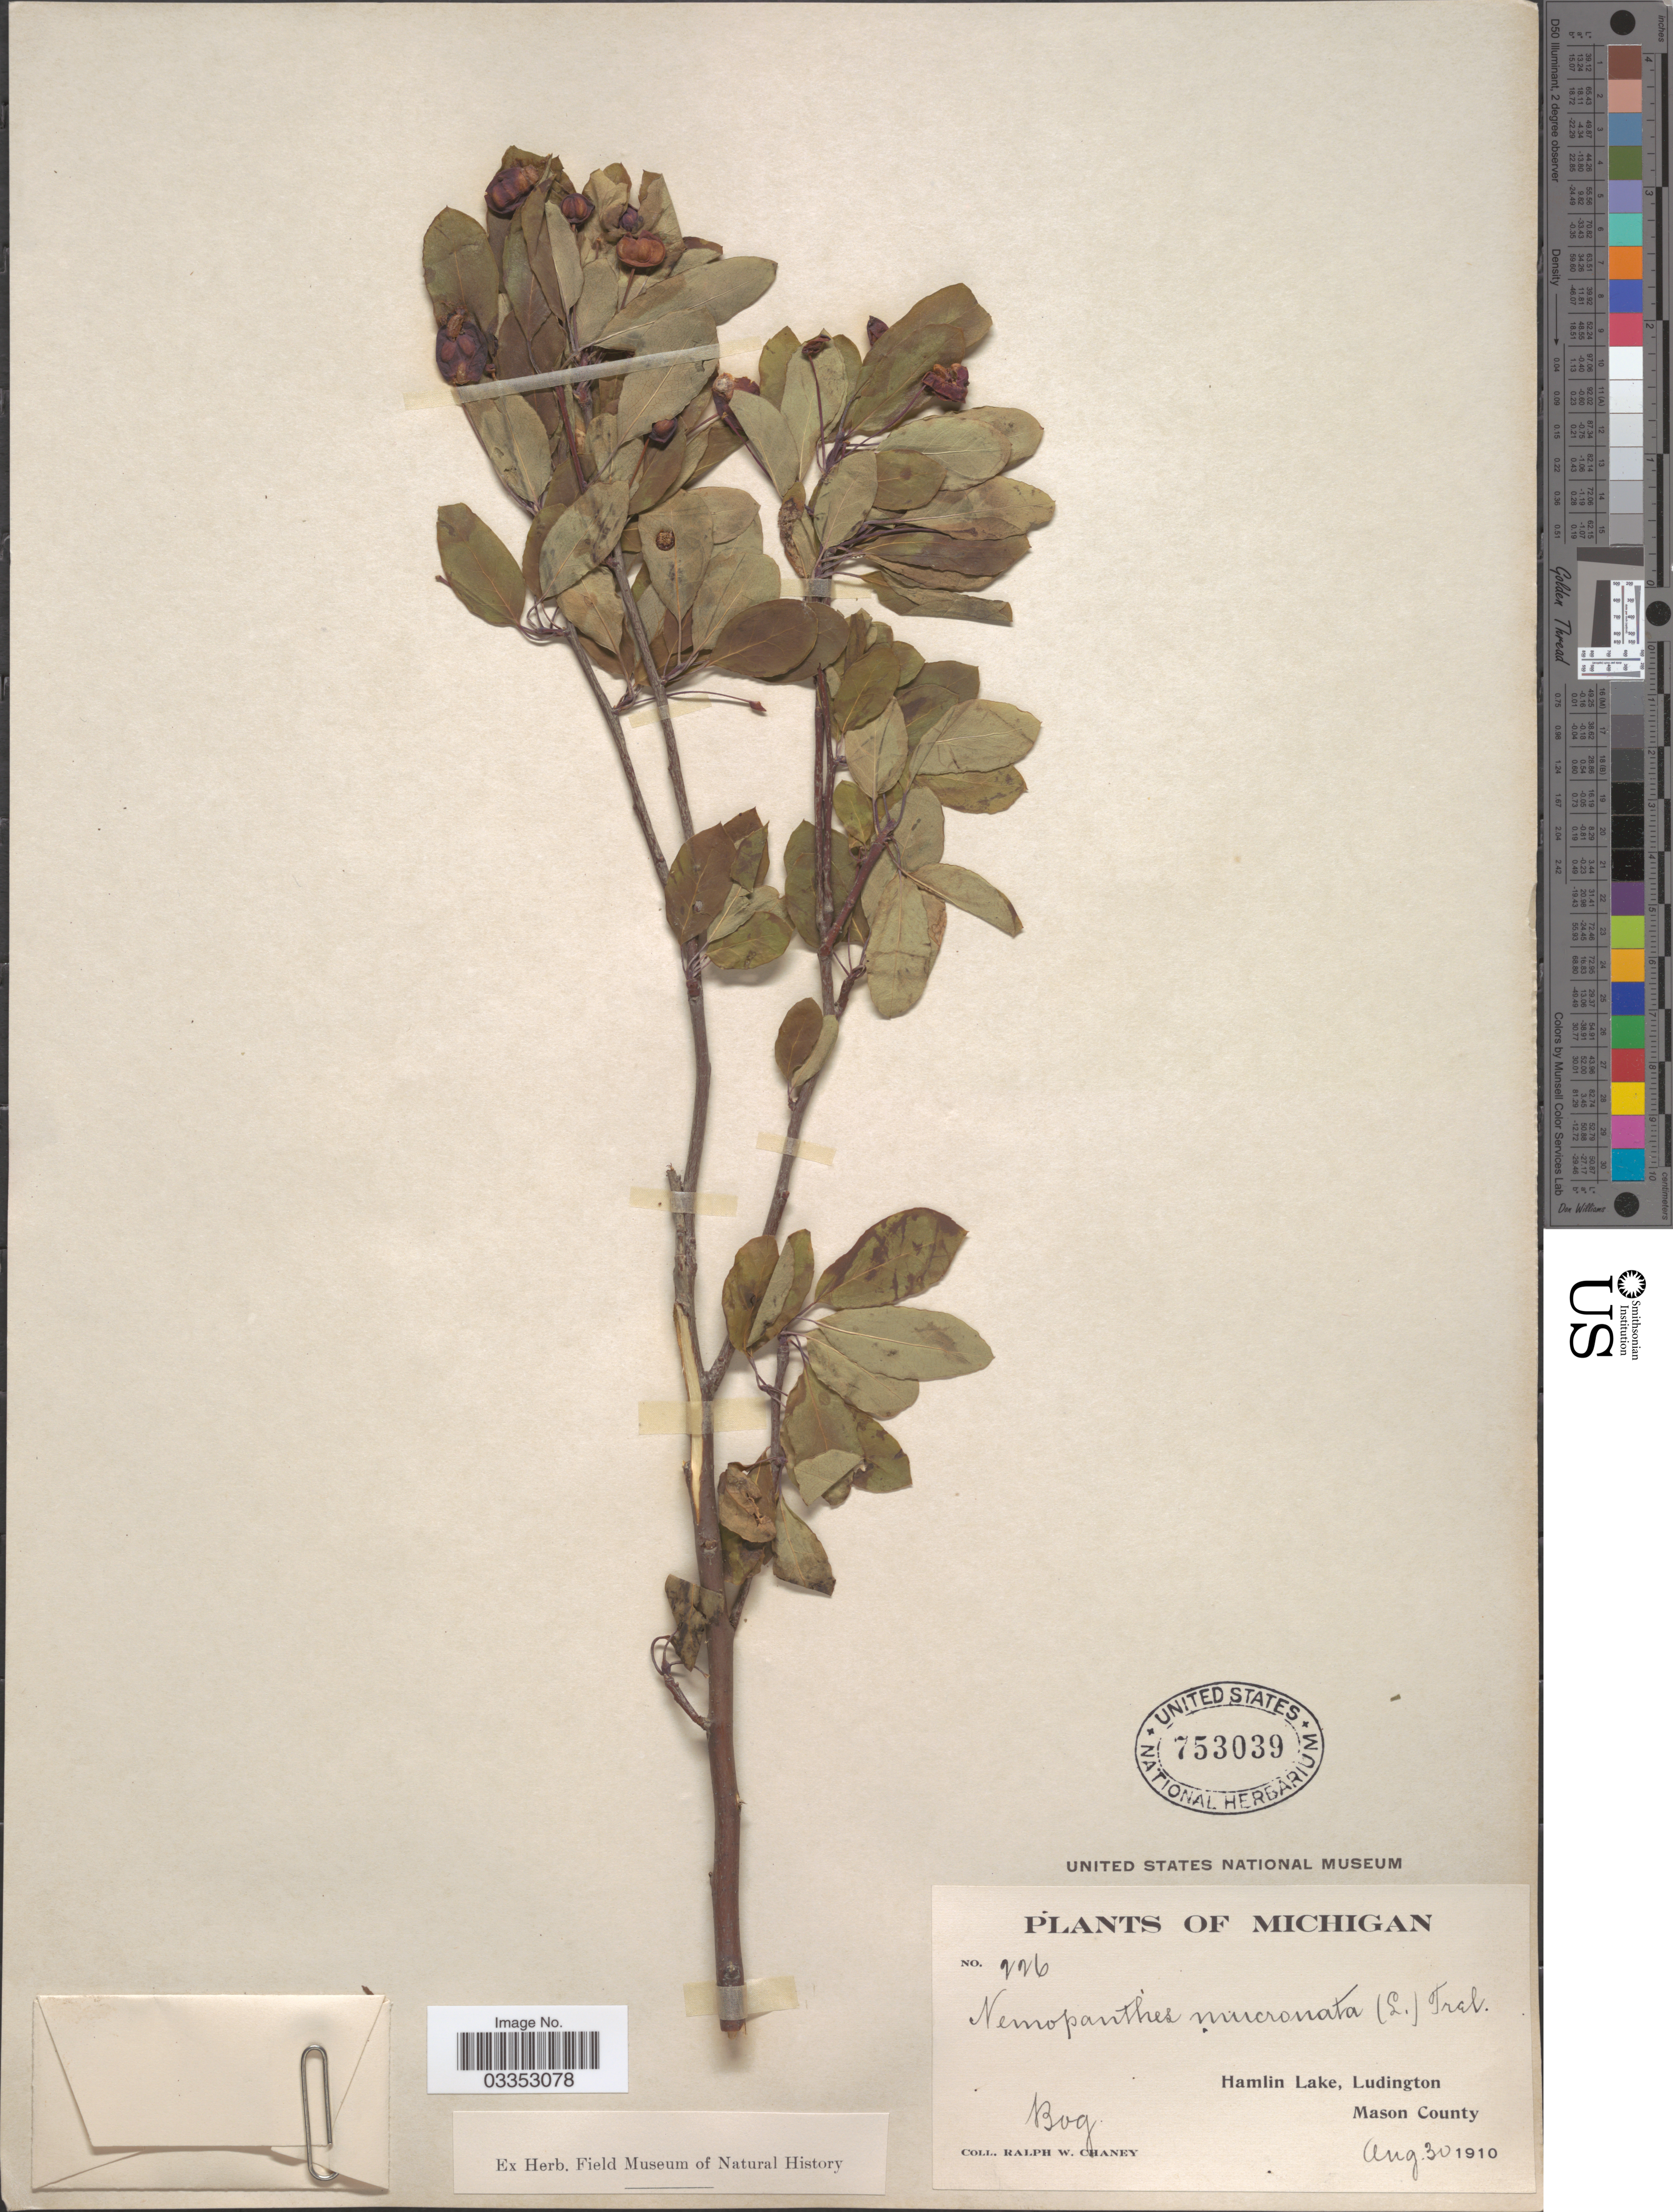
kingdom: Plantae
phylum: Tracheophyta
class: Magnoliopsida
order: Aquifoliales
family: Aquifoliaceae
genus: Nemopanthus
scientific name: Nemopanthus mucronatus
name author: (L.) Trel.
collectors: R. Chaney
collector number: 226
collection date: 1910-08-30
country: United States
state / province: Michigan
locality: Hamlin Lake, Ludington. Mason County.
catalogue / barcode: US 753039